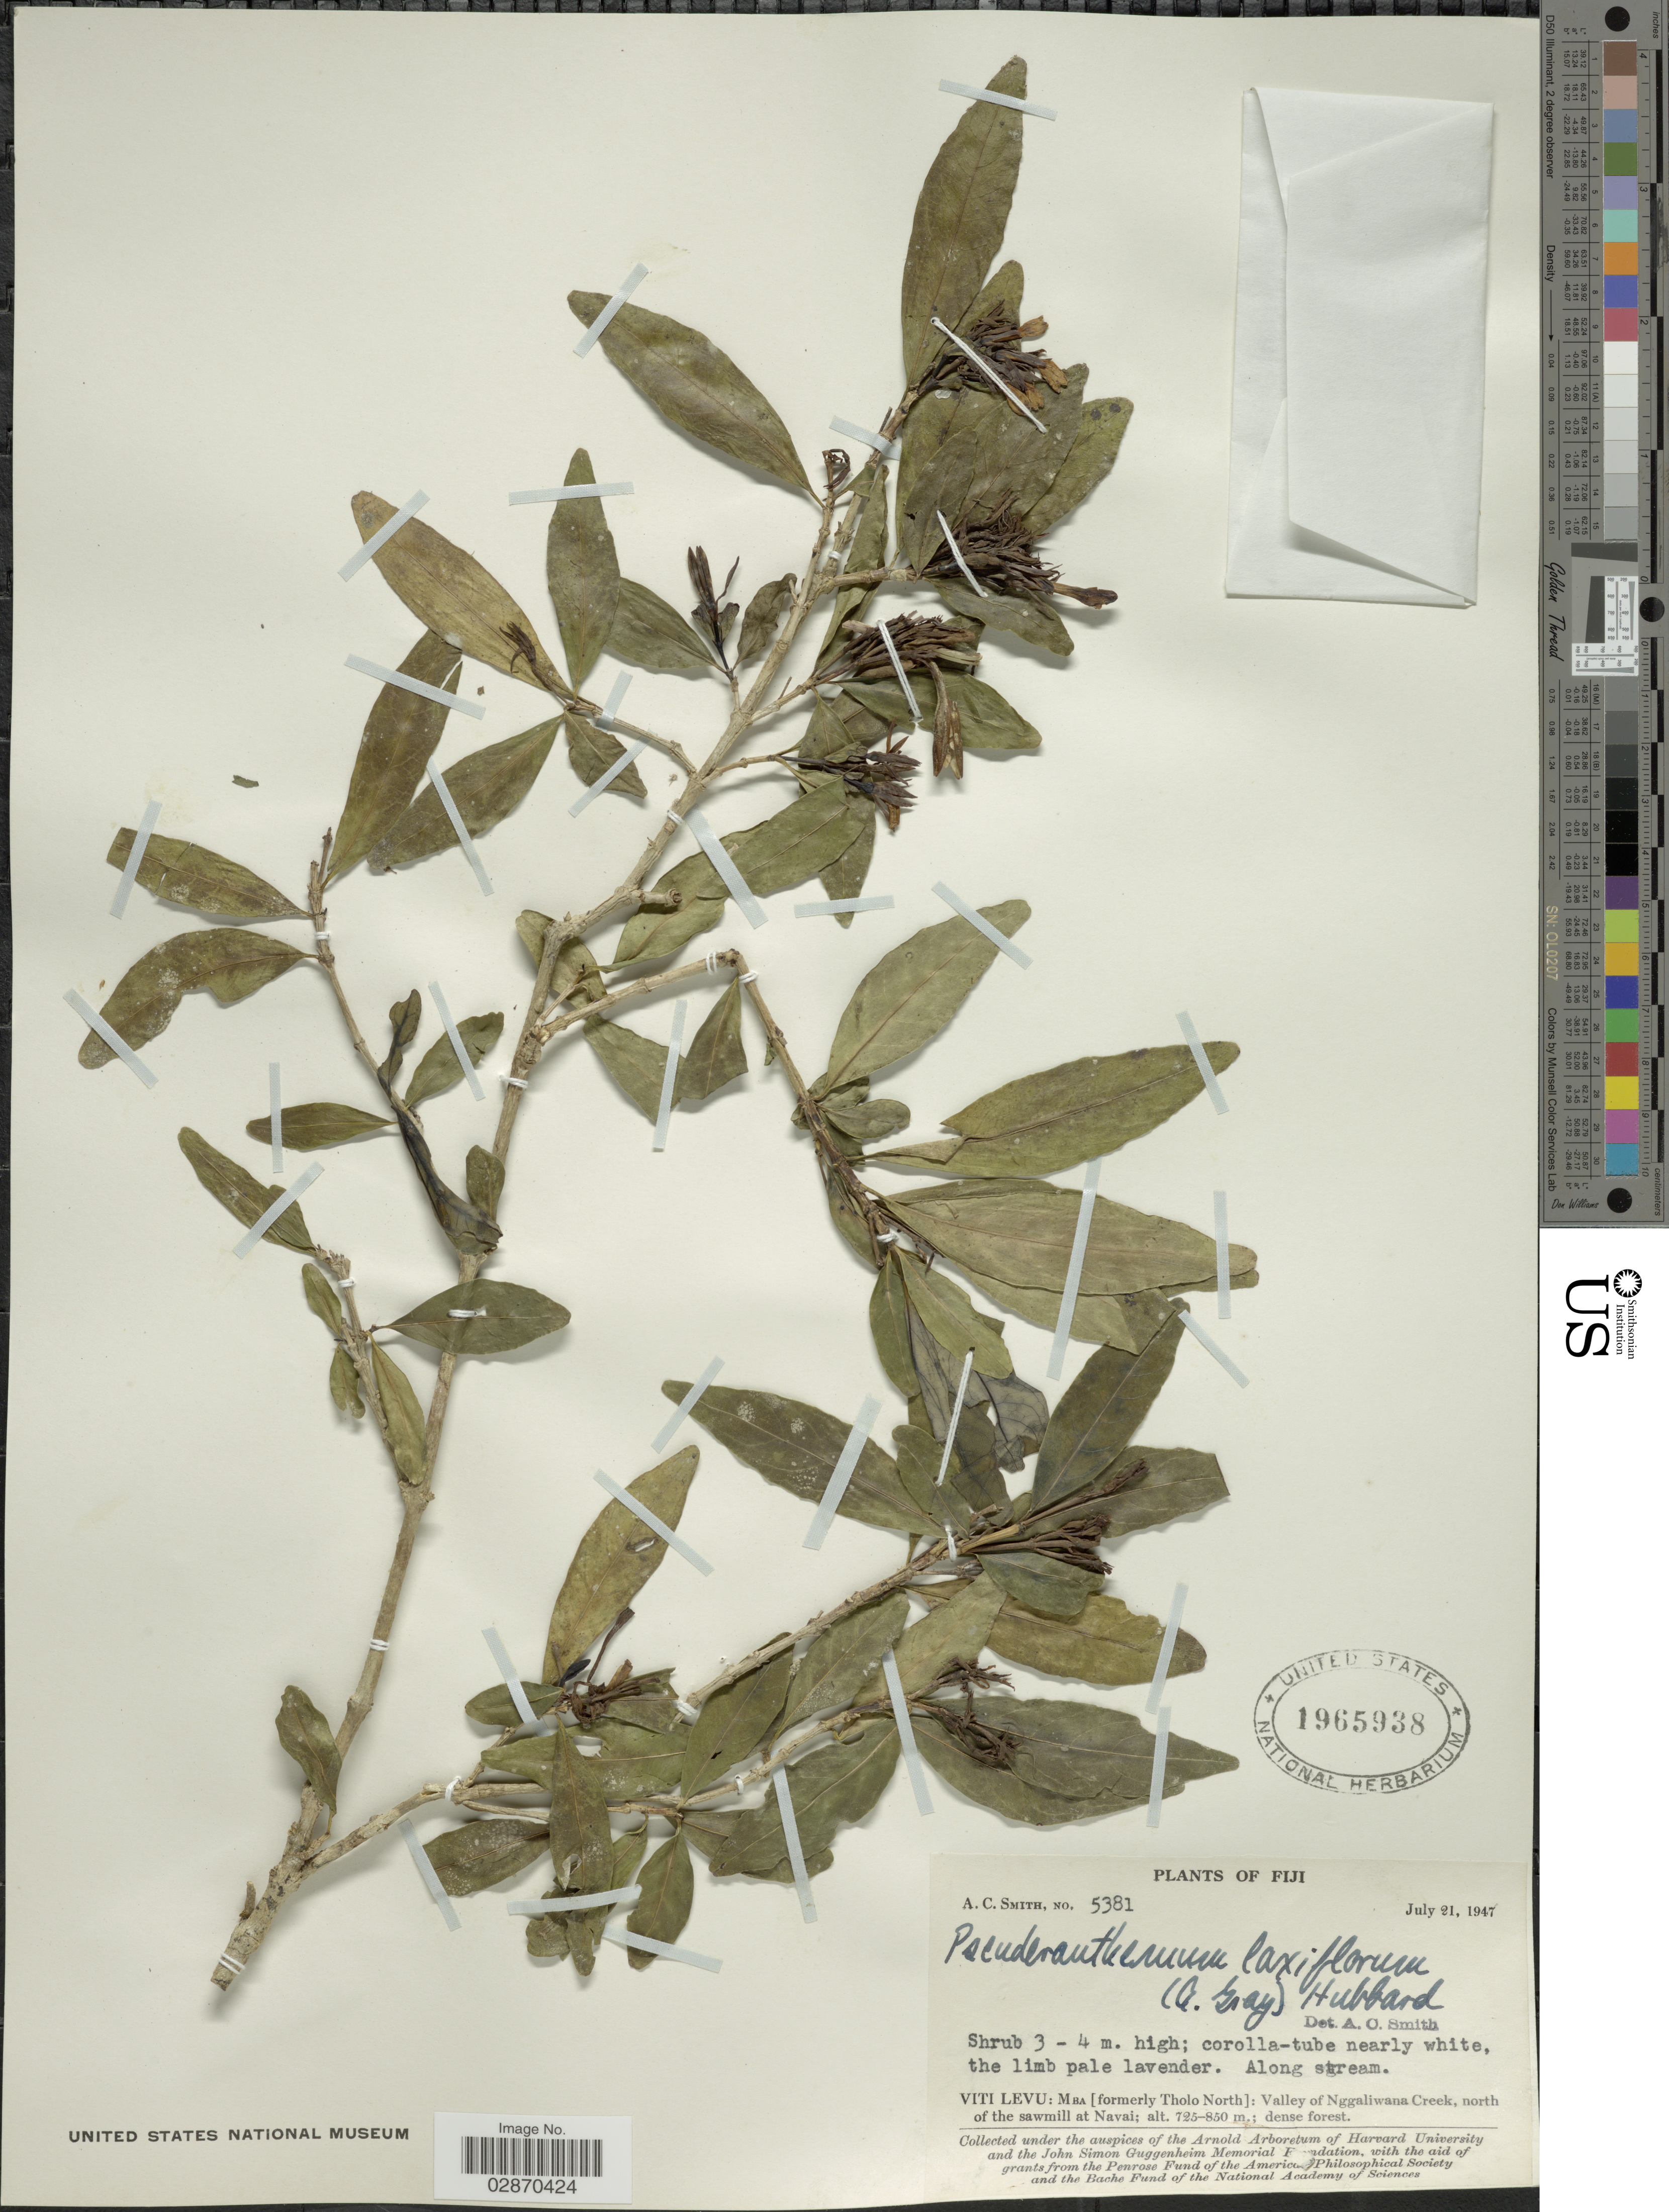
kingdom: Plantae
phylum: Tracheophyta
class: Magnoliopsida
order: Lamiales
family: Acanthaceae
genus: Pseuderanthemum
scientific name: Pseuderanthemum laxiflorum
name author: (A. Gray)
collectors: A. C. Smith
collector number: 5381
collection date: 1947-07-21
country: Fiji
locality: Viti Levu: Mba [formerly Tholo North]: Valley of Nggaliwana Creek, north of the sawmill at Navai.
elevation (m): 725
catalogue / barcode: US 1965938